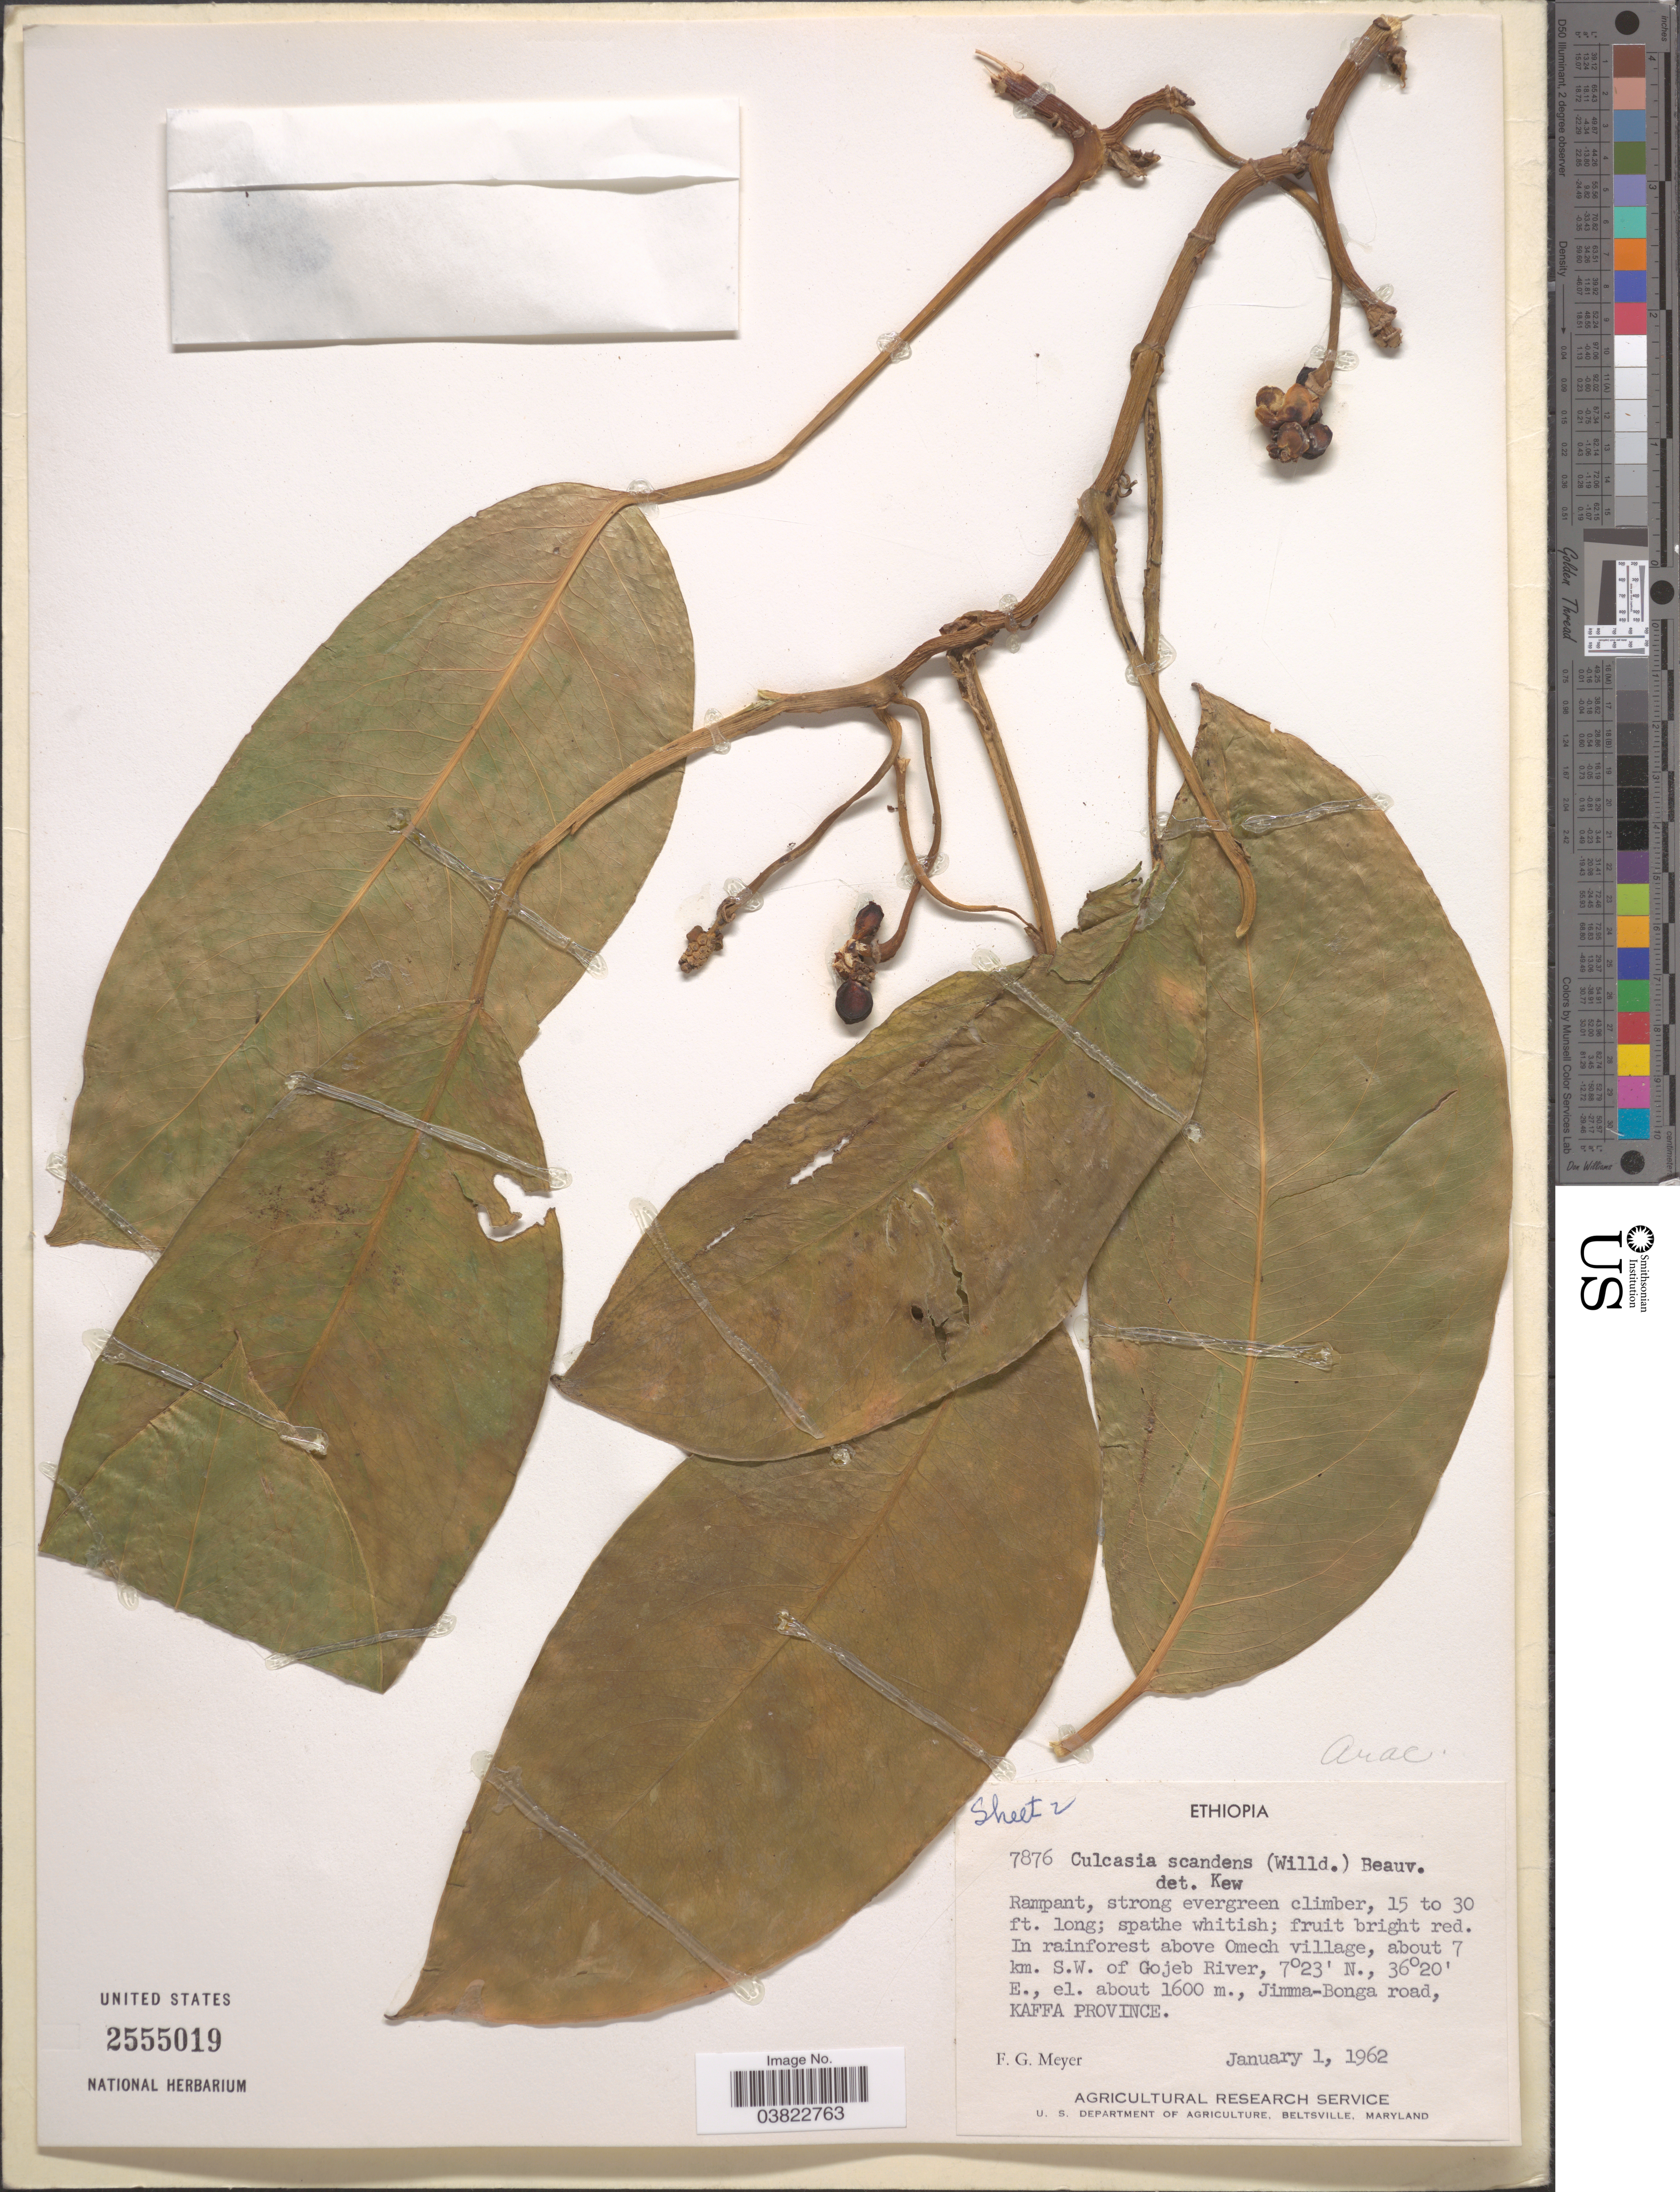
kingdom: Plantae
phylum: Tracheophyta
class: Liliopsida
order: Alismatales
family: Araceae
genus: Culcasia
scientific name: Culcasia scandens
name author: P. Beauv.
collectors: F. G. Meyer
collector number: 7876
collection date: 1962-01-01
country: Ethiopia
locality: In rainforest above Omech village, about 7 km. S.W. of Gojeb River, Jimma-Bonga road, Kaffa Province.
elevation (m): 1600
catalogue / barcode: US 2555019